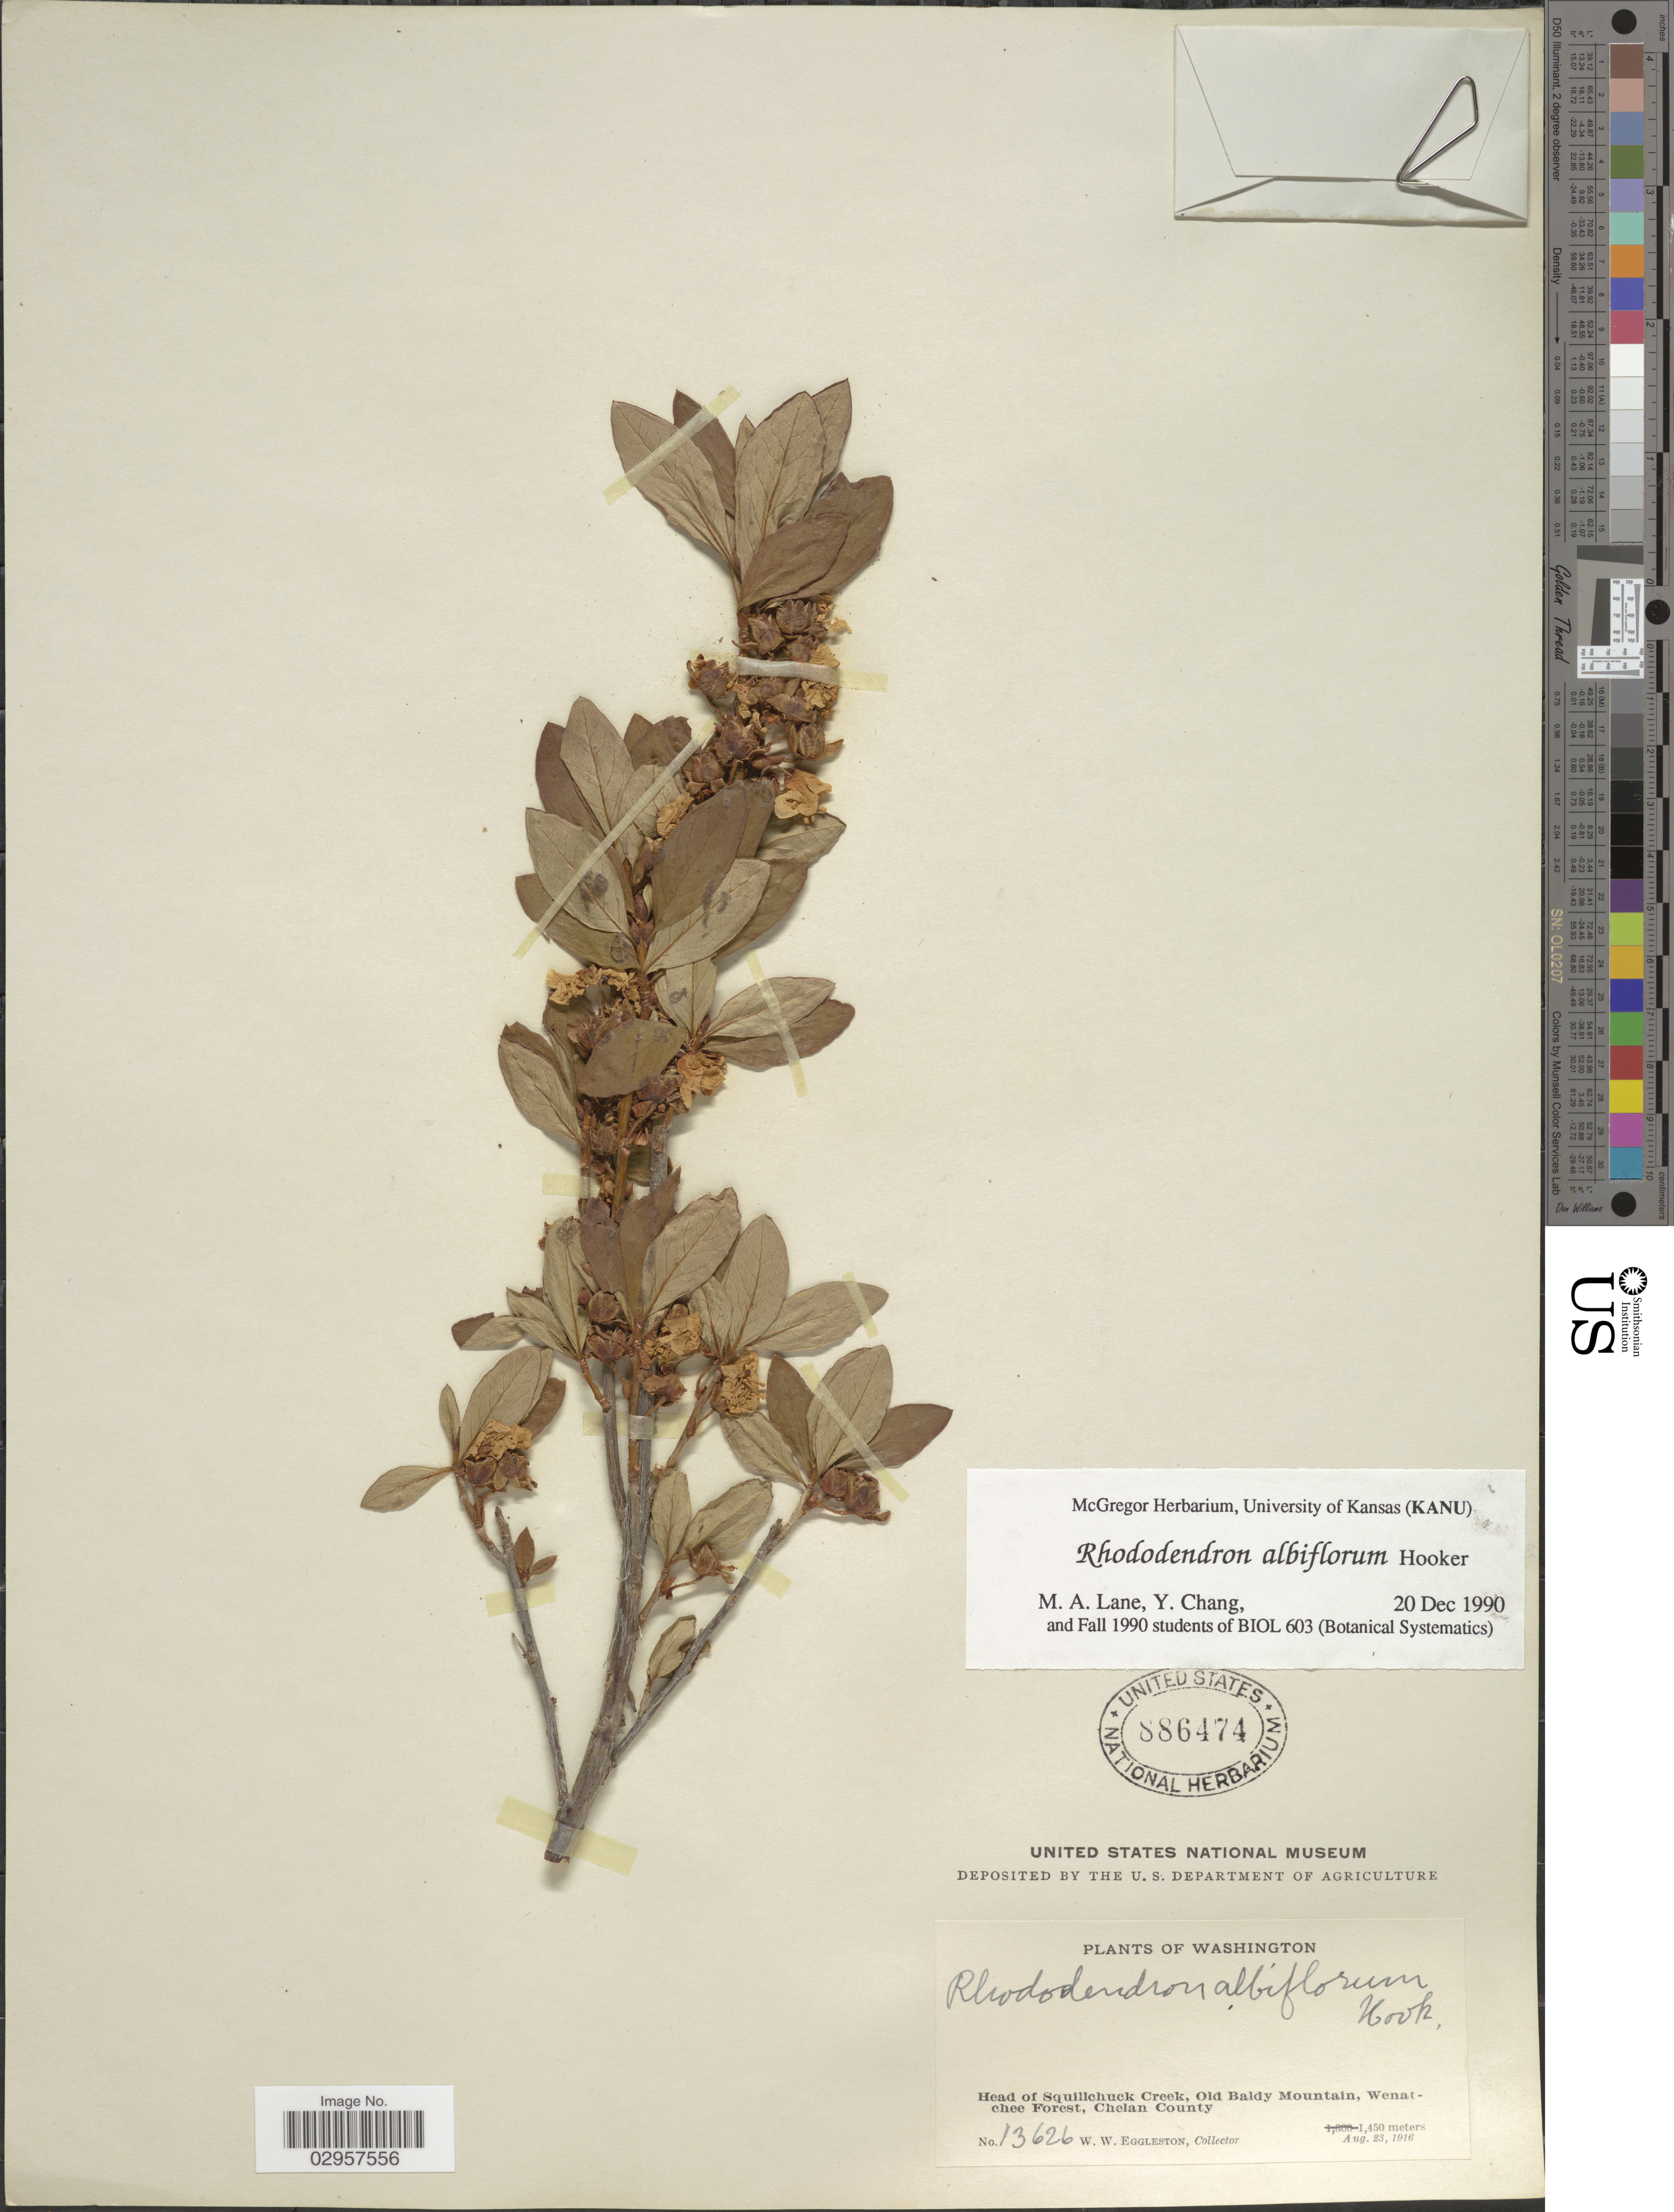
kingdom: Plantae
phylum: Tracheophyta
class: Magnoliopsida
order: Ericales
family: Ericaceae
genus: Rhododendron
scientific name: Rhododendron albiflorum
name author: Hook.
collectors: W. W. Eggleston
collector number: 13626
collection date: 1916-08-23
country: United States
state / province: Washington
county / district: Chelan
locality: Head of Squillchuck Creek, Old Baldy Mountain, Wenatchee Forest, Chelan County.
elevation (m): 1450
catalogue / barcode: US 886474